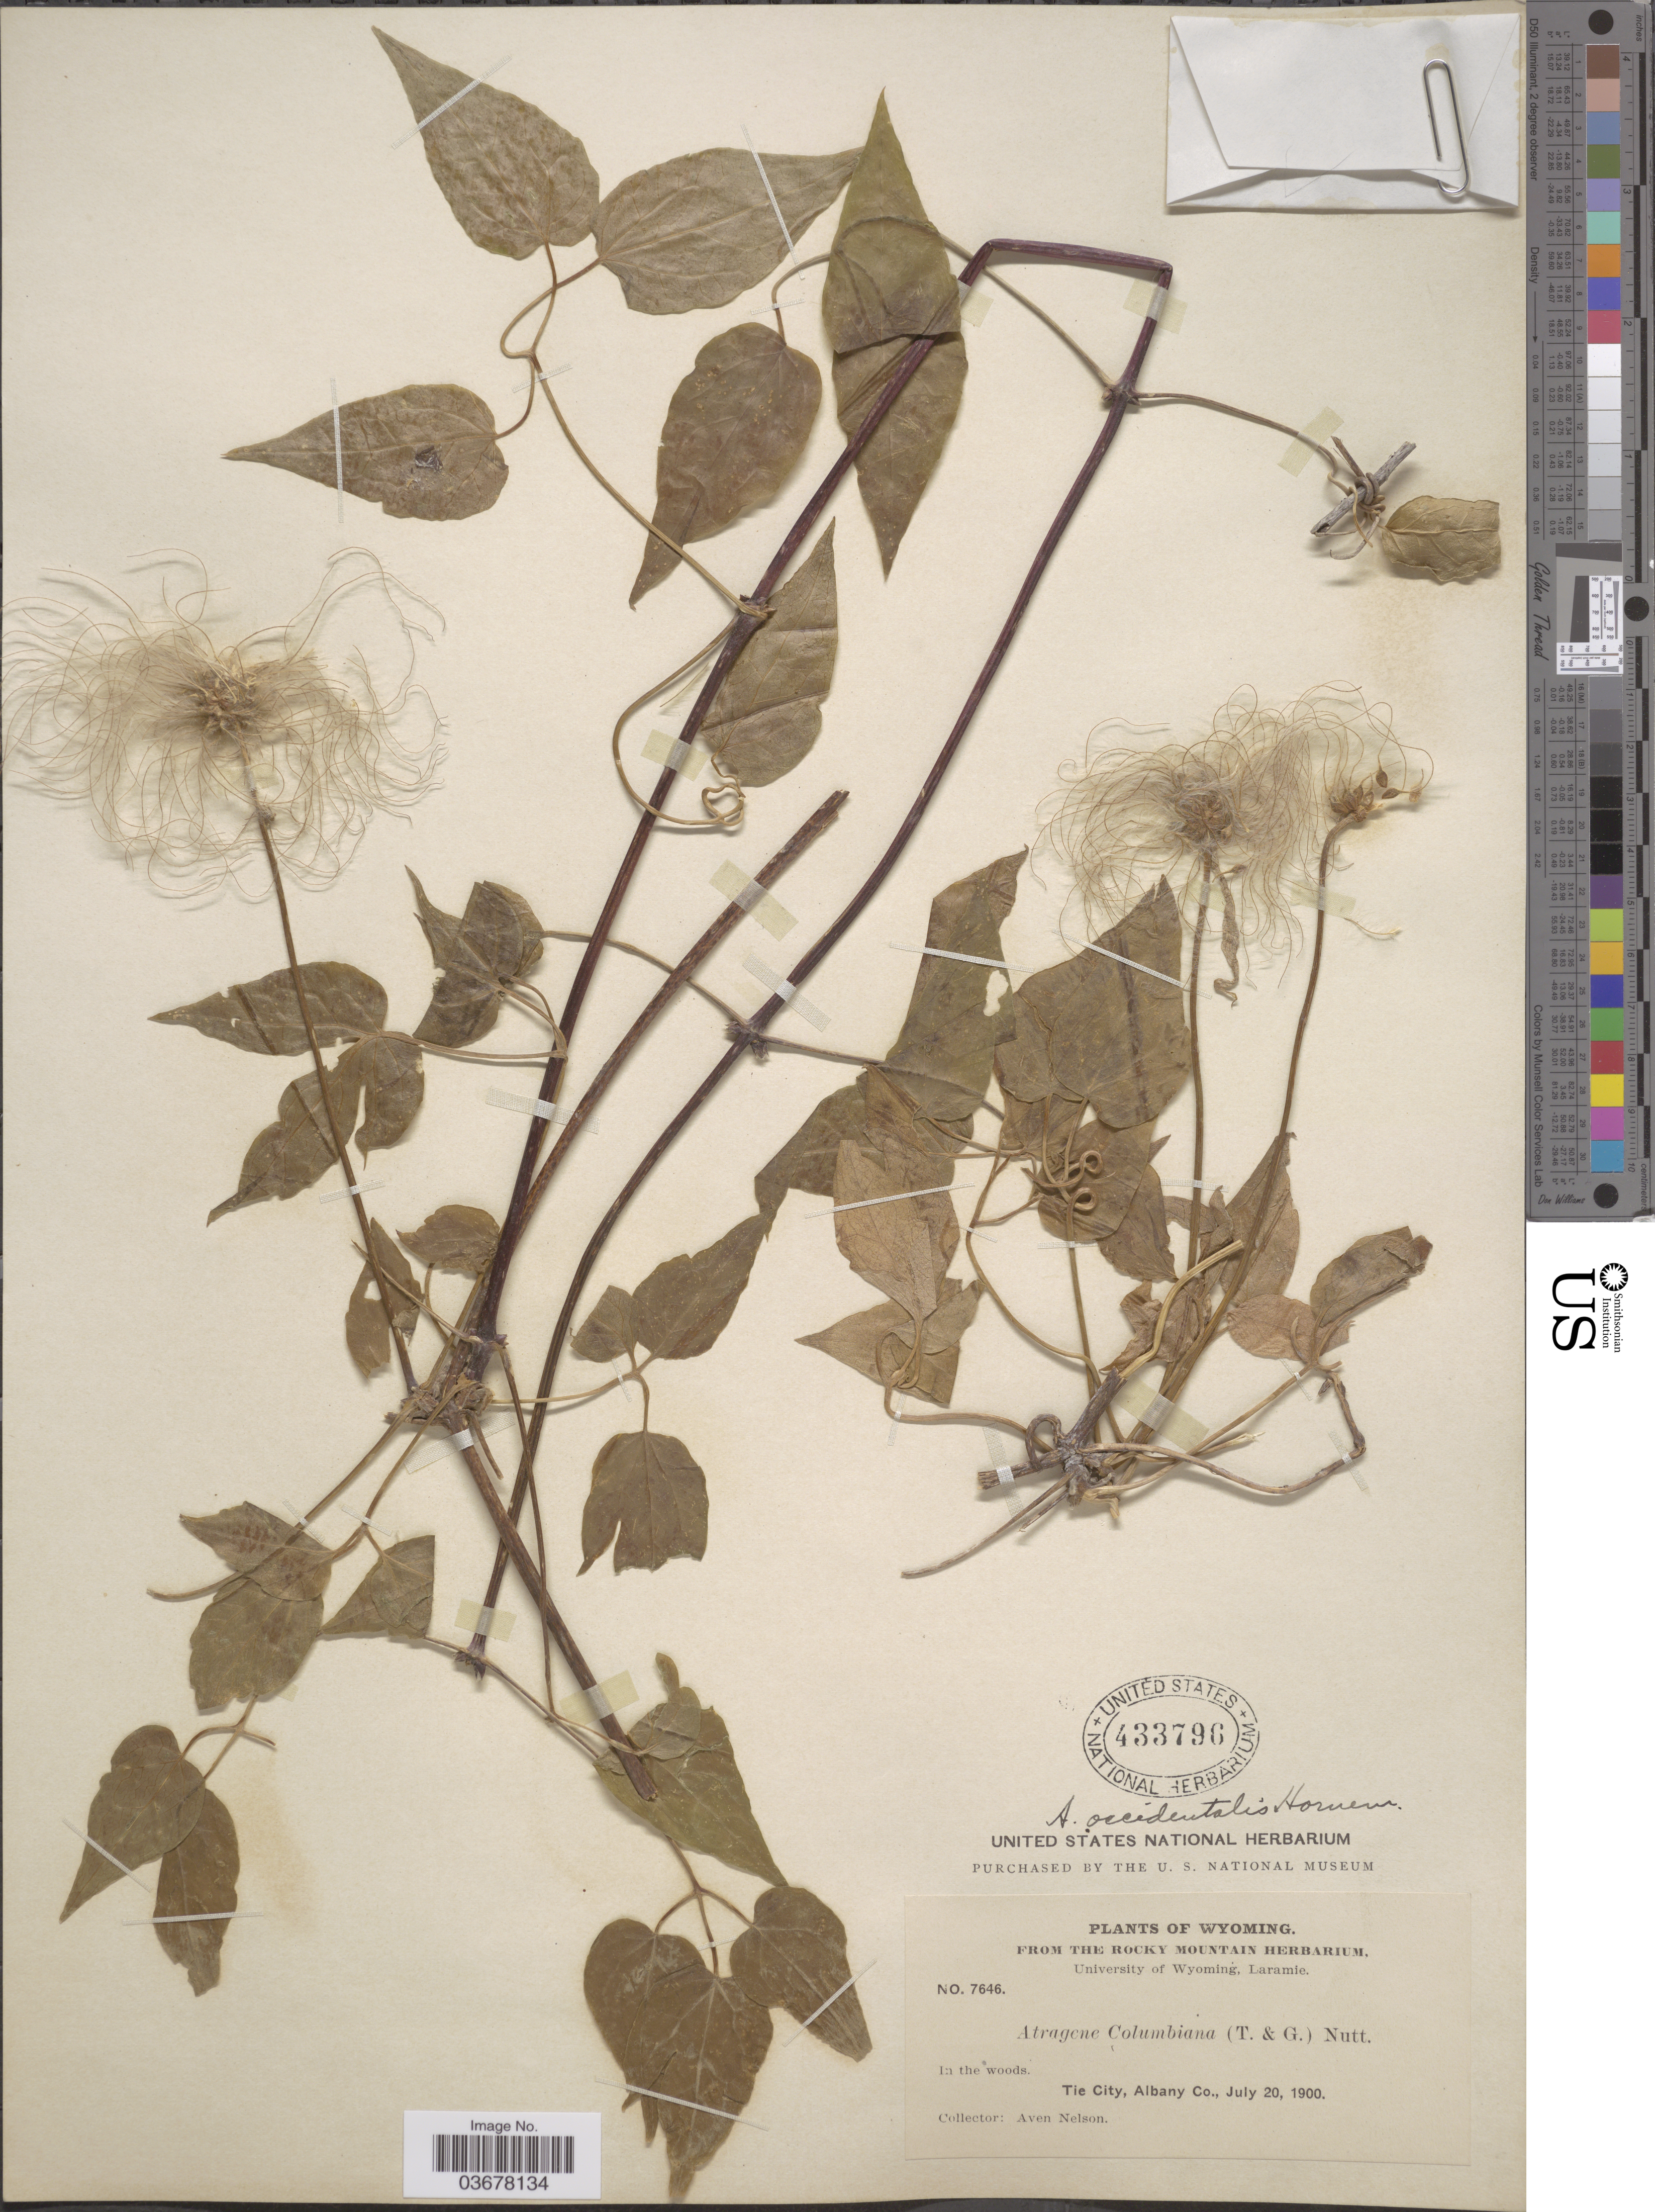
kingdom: Plantae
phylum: Tracheophyta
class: Magnoliopsida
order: Ranunculales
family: Ranunculaceae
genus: Clematis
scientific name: Clematis occidentalis var. grosseserrata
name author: (Rydb.) J.S. Pringle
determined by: Strong, M. T., (US), Smithsonian Institution - National Museum of Natural History (UNITED STATES)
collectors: A. Nelson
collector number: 7646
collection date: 1900-07-20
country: United States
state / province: Wyoming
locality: In the woods. Tie City, Albany Co.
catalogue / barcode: US 433796